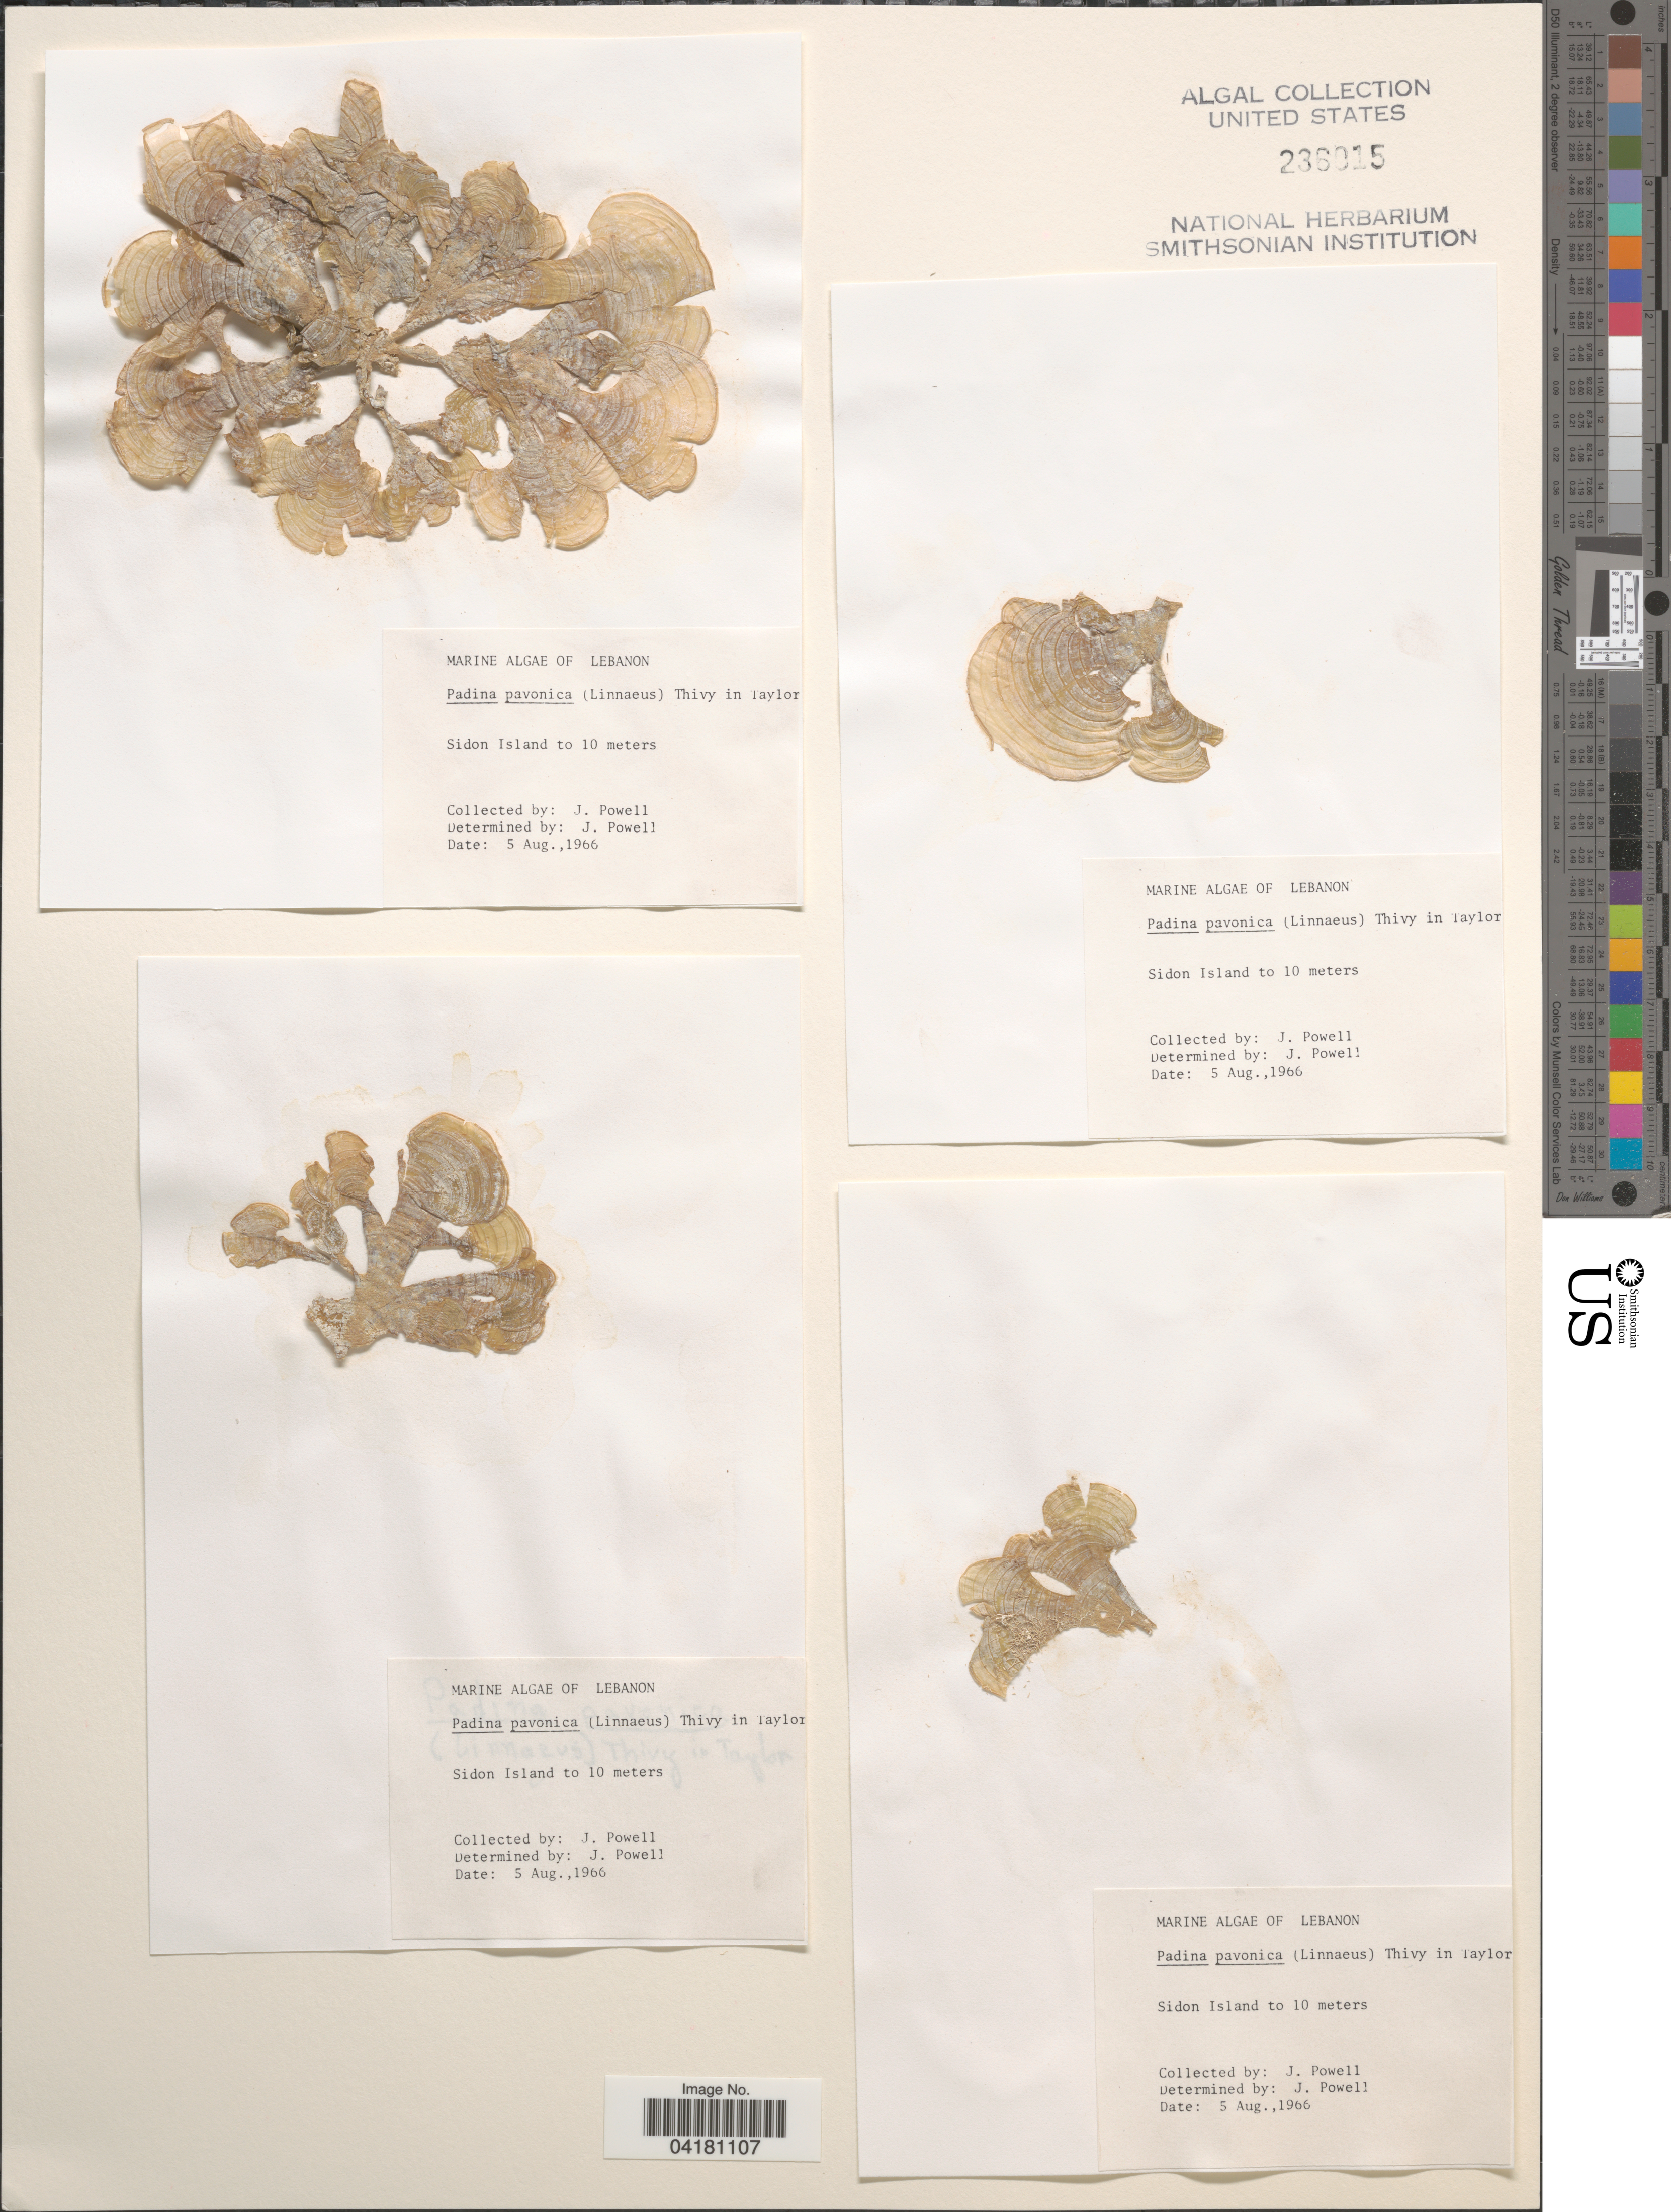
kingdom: Chromista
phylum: Ochrophyta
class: Phaeophyceae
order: Dictyotales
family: Dictyotaceae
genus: Padina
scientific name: Padina pavonica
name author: (L.) Thivy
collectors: J. Powell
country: Lebanon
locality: Sidon Island to 10 meters.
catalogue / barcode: US 236015